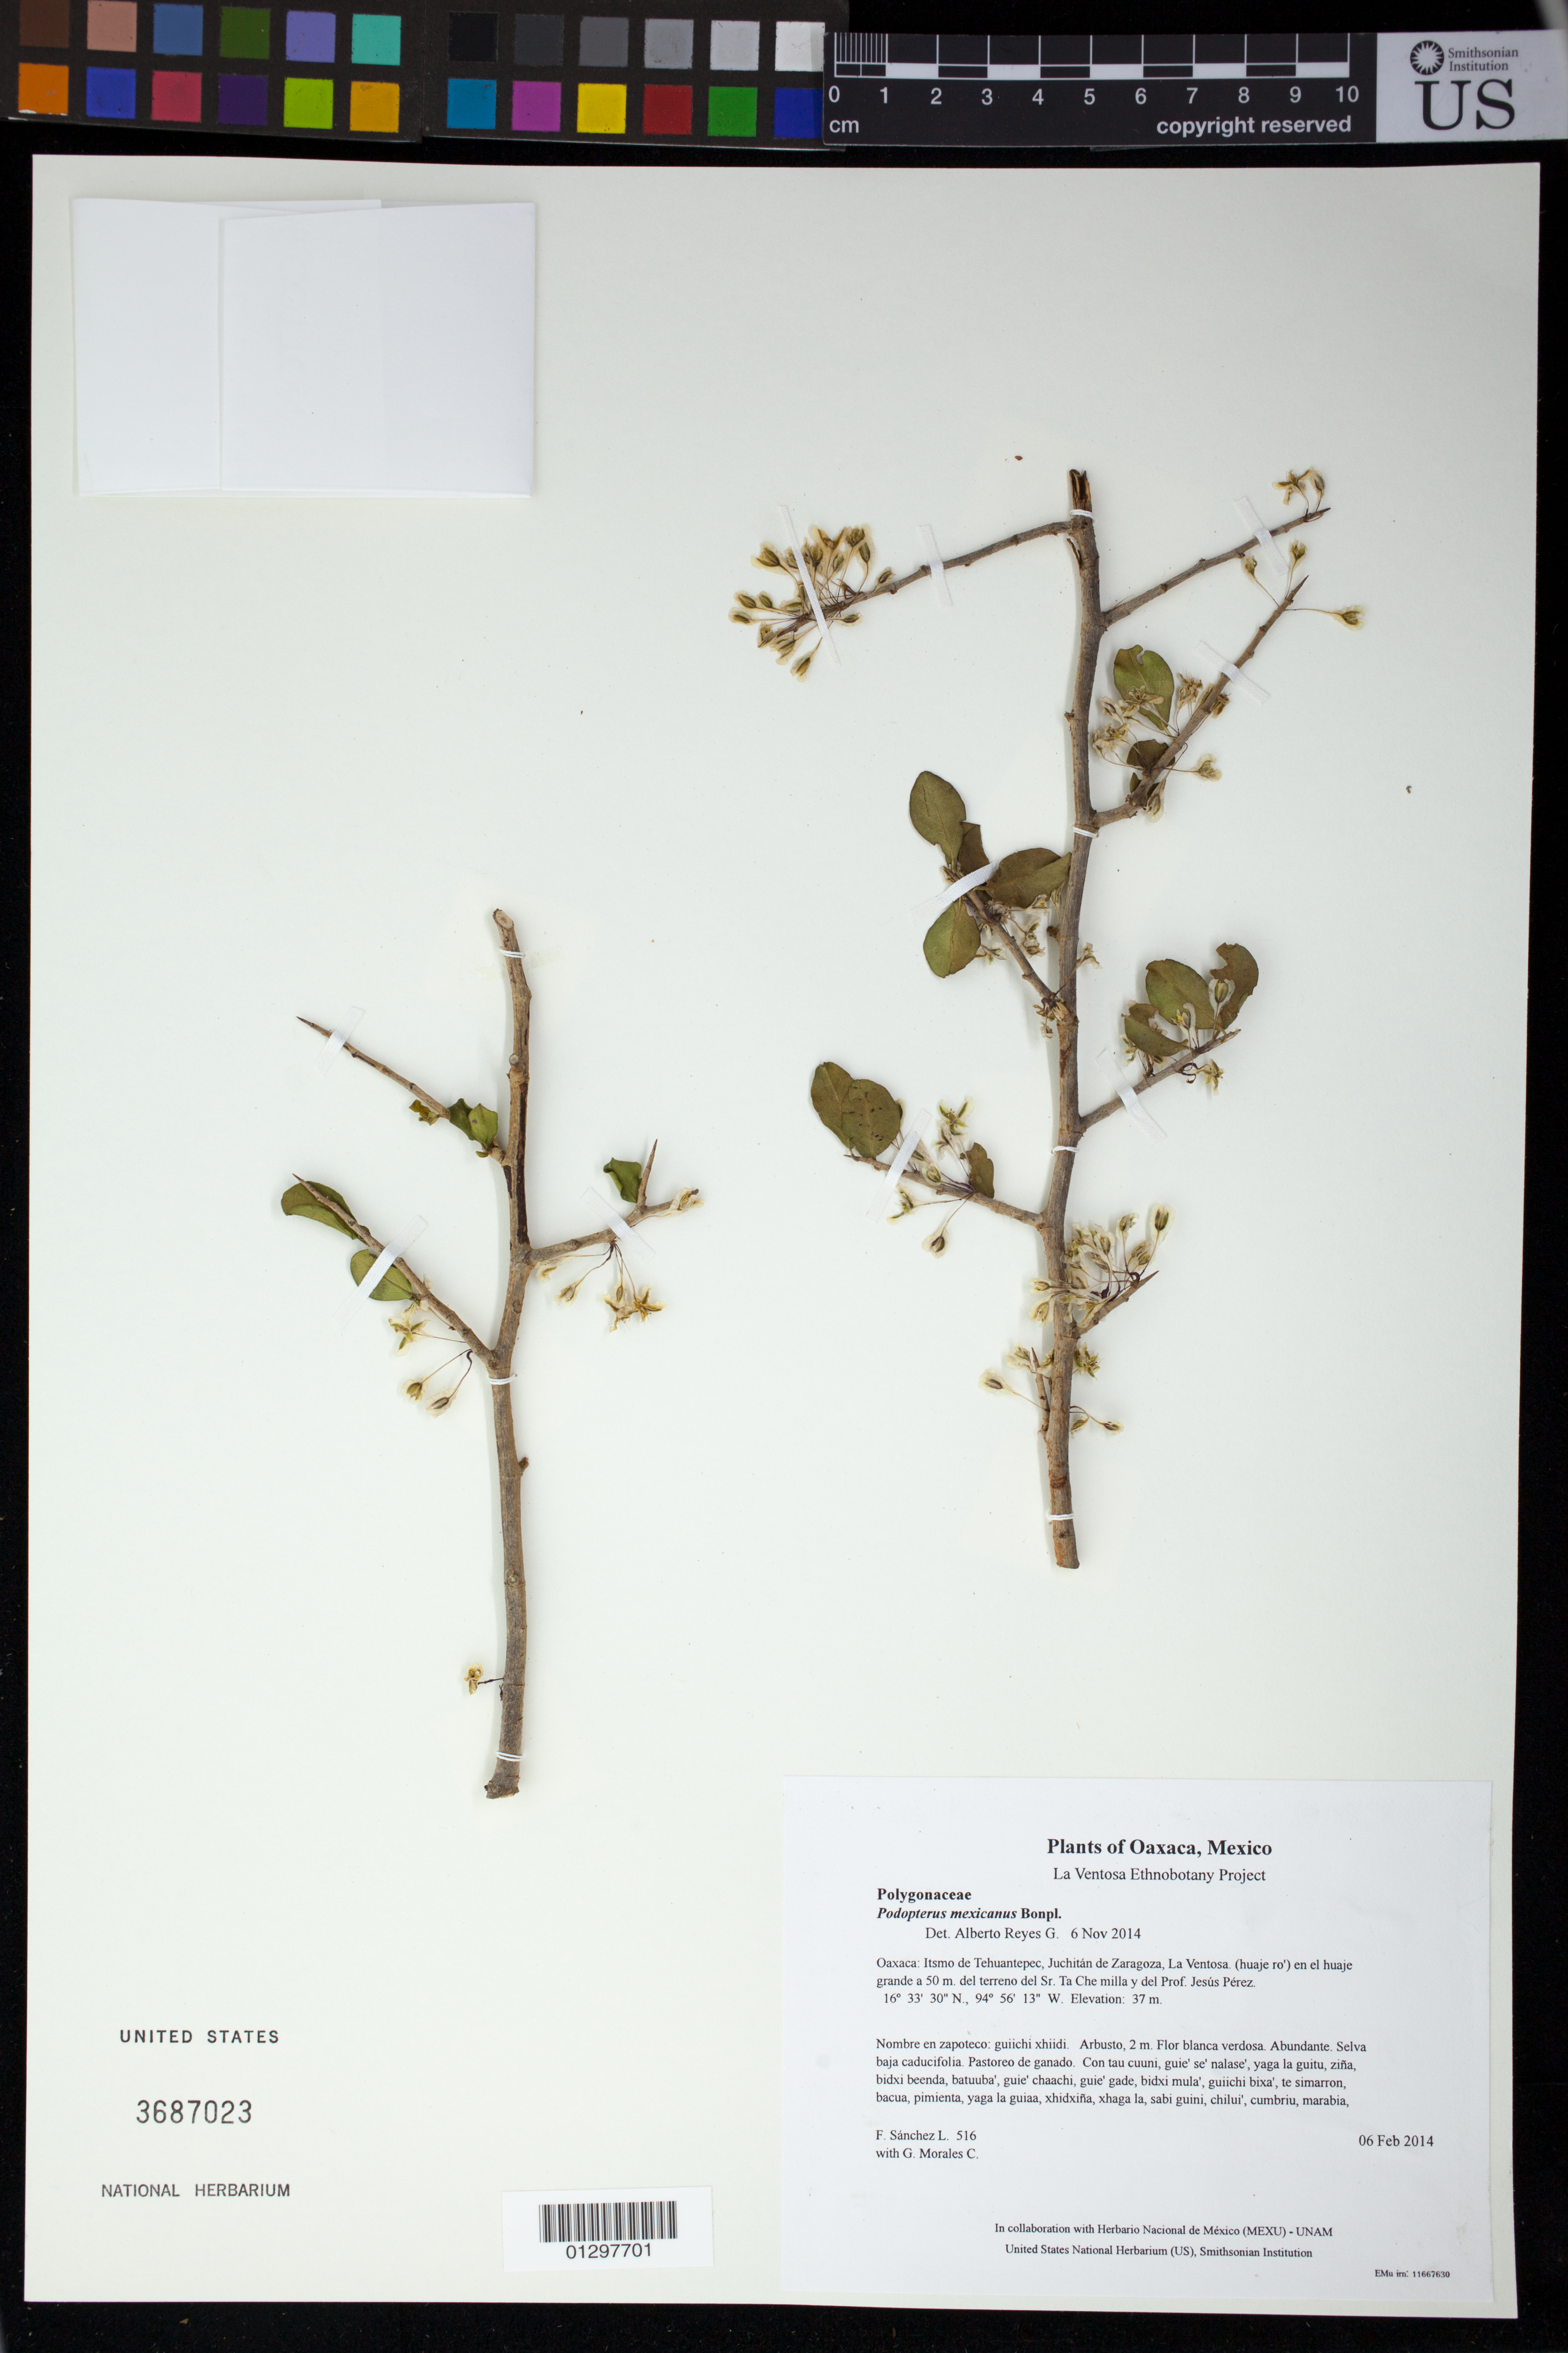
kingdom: Plantae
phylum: Tracheophyta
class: Magnoliopsida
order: Caryophyllales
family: Polygonaceae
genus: Podopterus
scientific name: Podopterus mexicanus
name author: Bonpl.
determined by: Reyes García, A.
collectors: F. Sánchez L. & G. Morales C.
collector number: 516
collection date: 2014-02-06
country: Mexico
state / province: Oaxaca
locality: Itsmo de Tehuantepec, Juchitán de Zaragoza, La Ventosa. (huaje ro') en el huaje grande a 50 m. del terreno del Sr. Ta Che milla y del Prof. Jesús Pérez.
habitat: Selva baja caducifolia. Pastoreo de ganado.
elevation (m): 37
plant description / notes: JEBOT, MEXU, SERO, US; Yaga. 2 m. Guie' naquichi' naga' ga. Stale.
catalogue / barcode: US 3687023